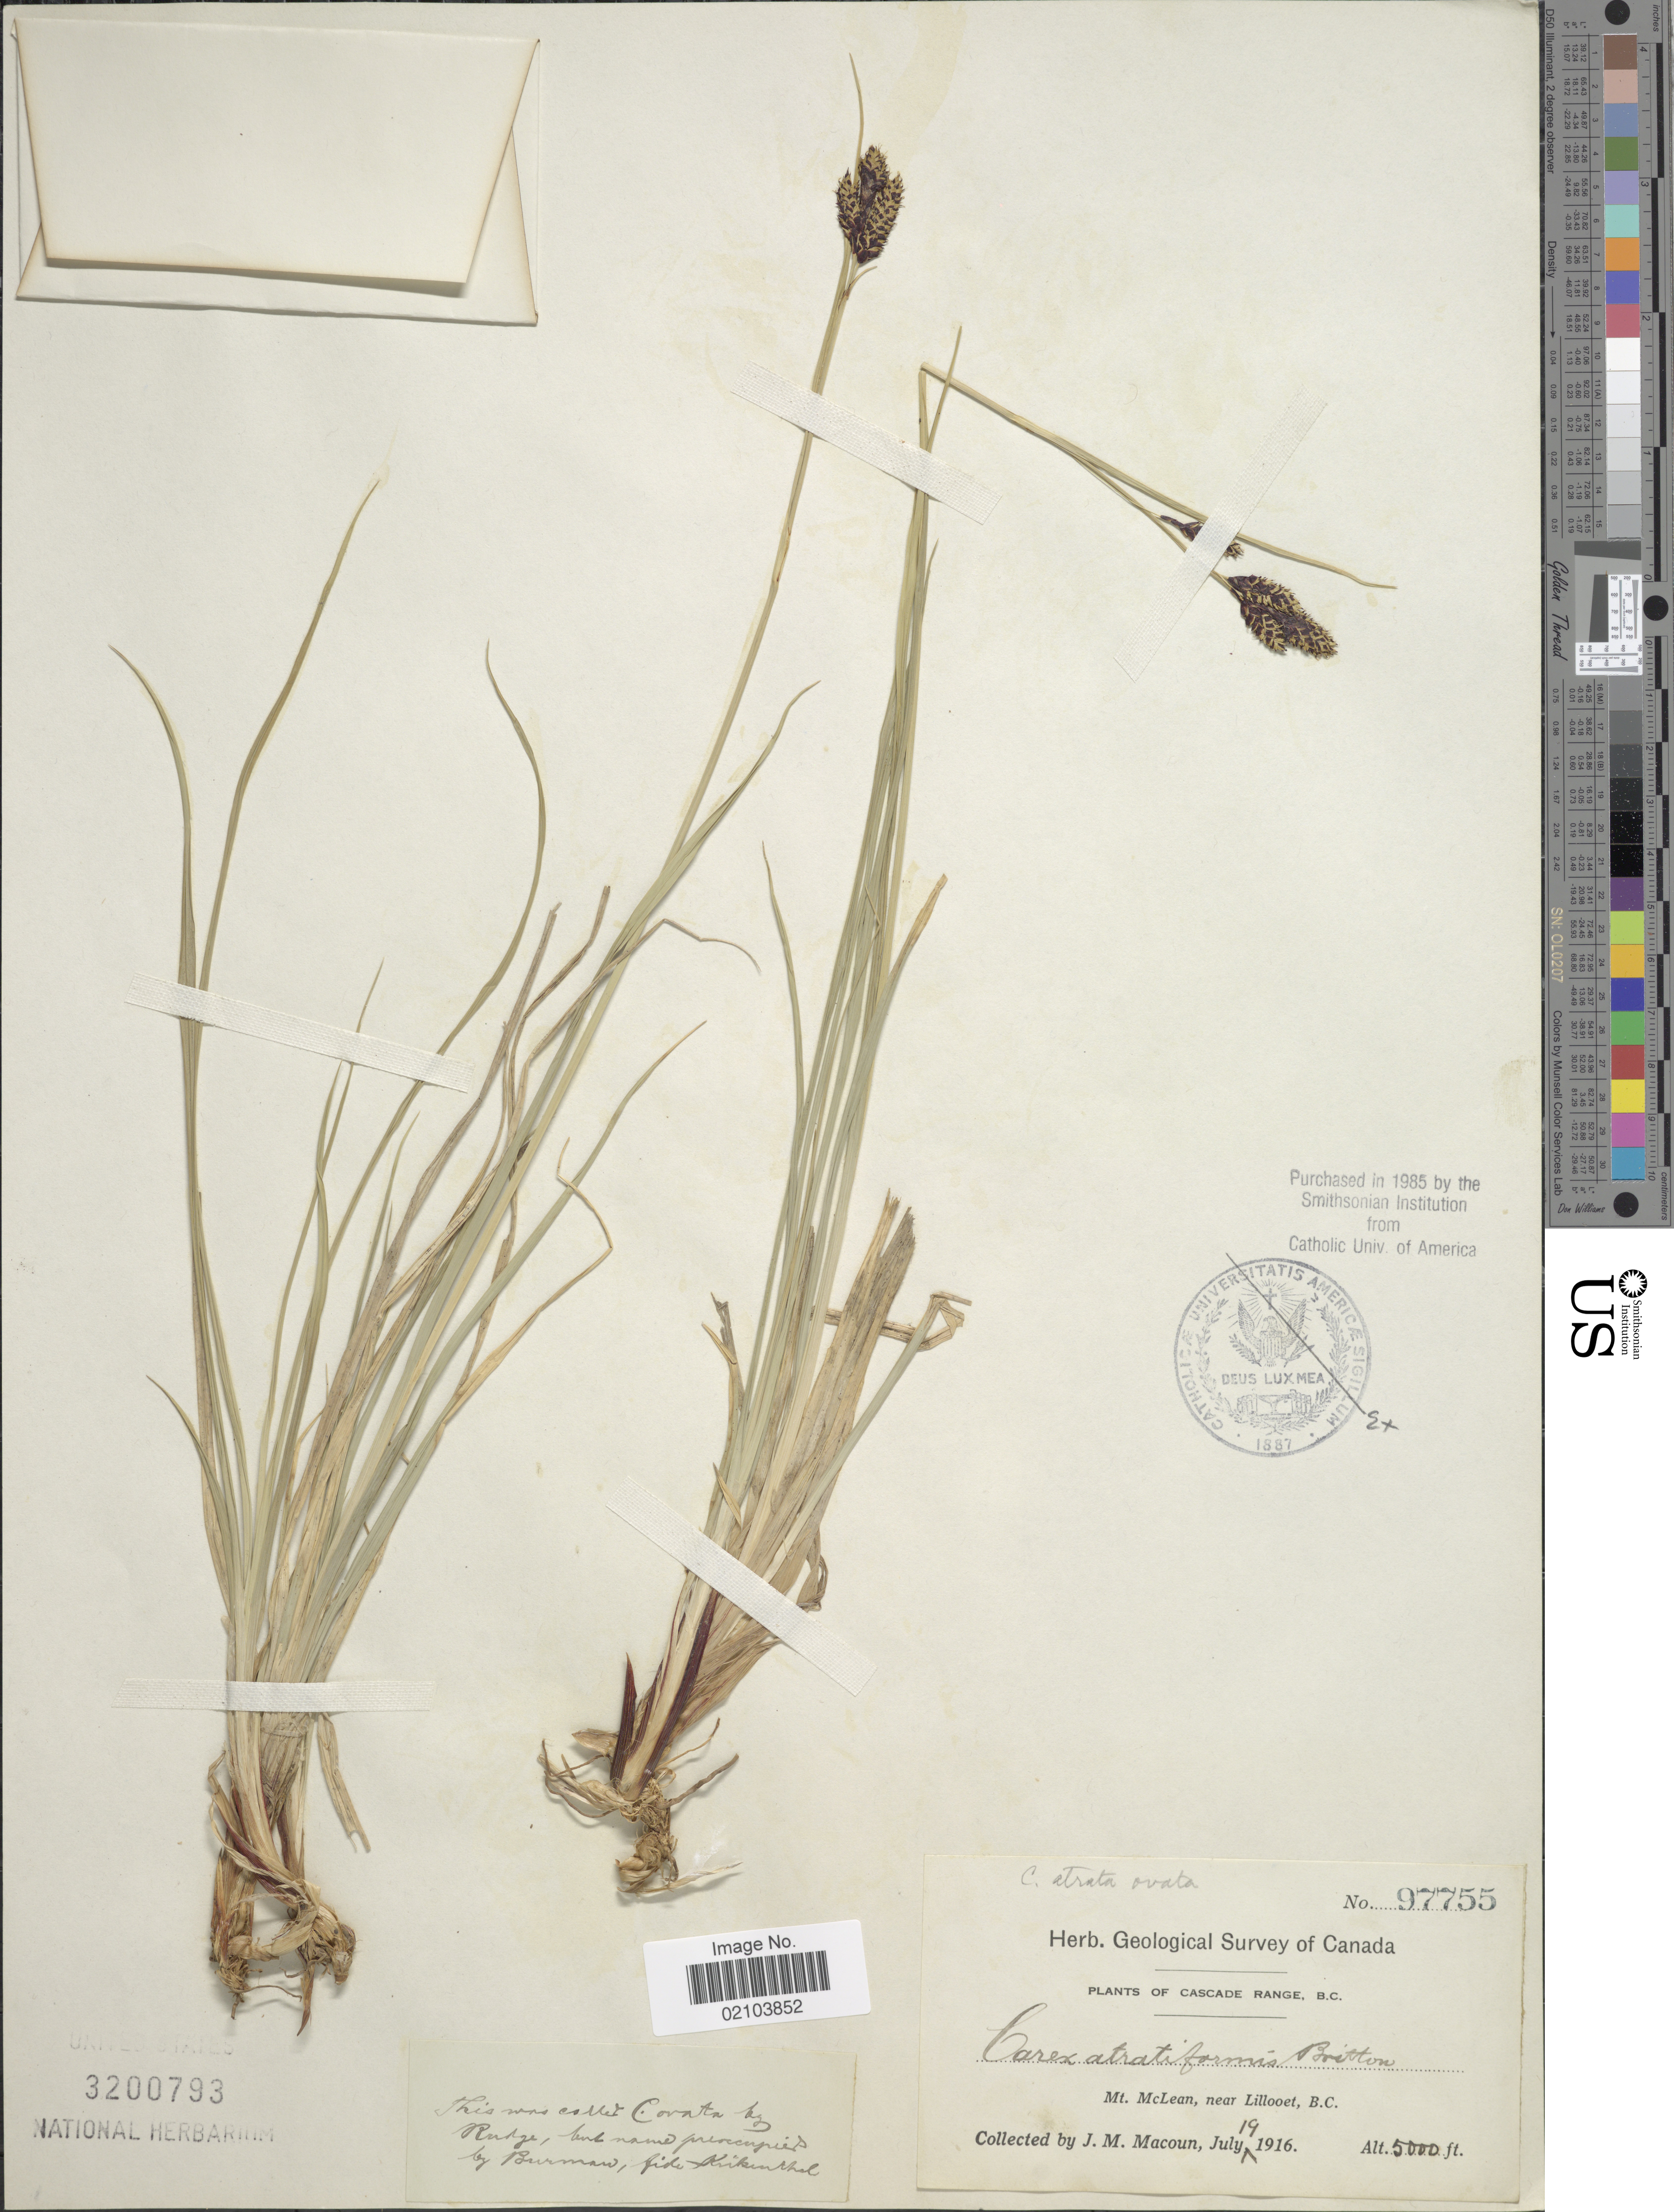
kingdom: Plantae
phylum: Tracheophyta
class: Liliopsida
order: Poales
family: Cyperaceae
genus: Carex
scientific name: Carex atratiformis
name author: Britton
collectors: J. M. Macoun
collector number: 97755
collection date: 1916-07-19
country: Canada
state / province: British Columbia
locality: Cascade Range. Mt. McLean, near Lillooet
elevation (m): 1524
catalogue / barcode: US 3200793